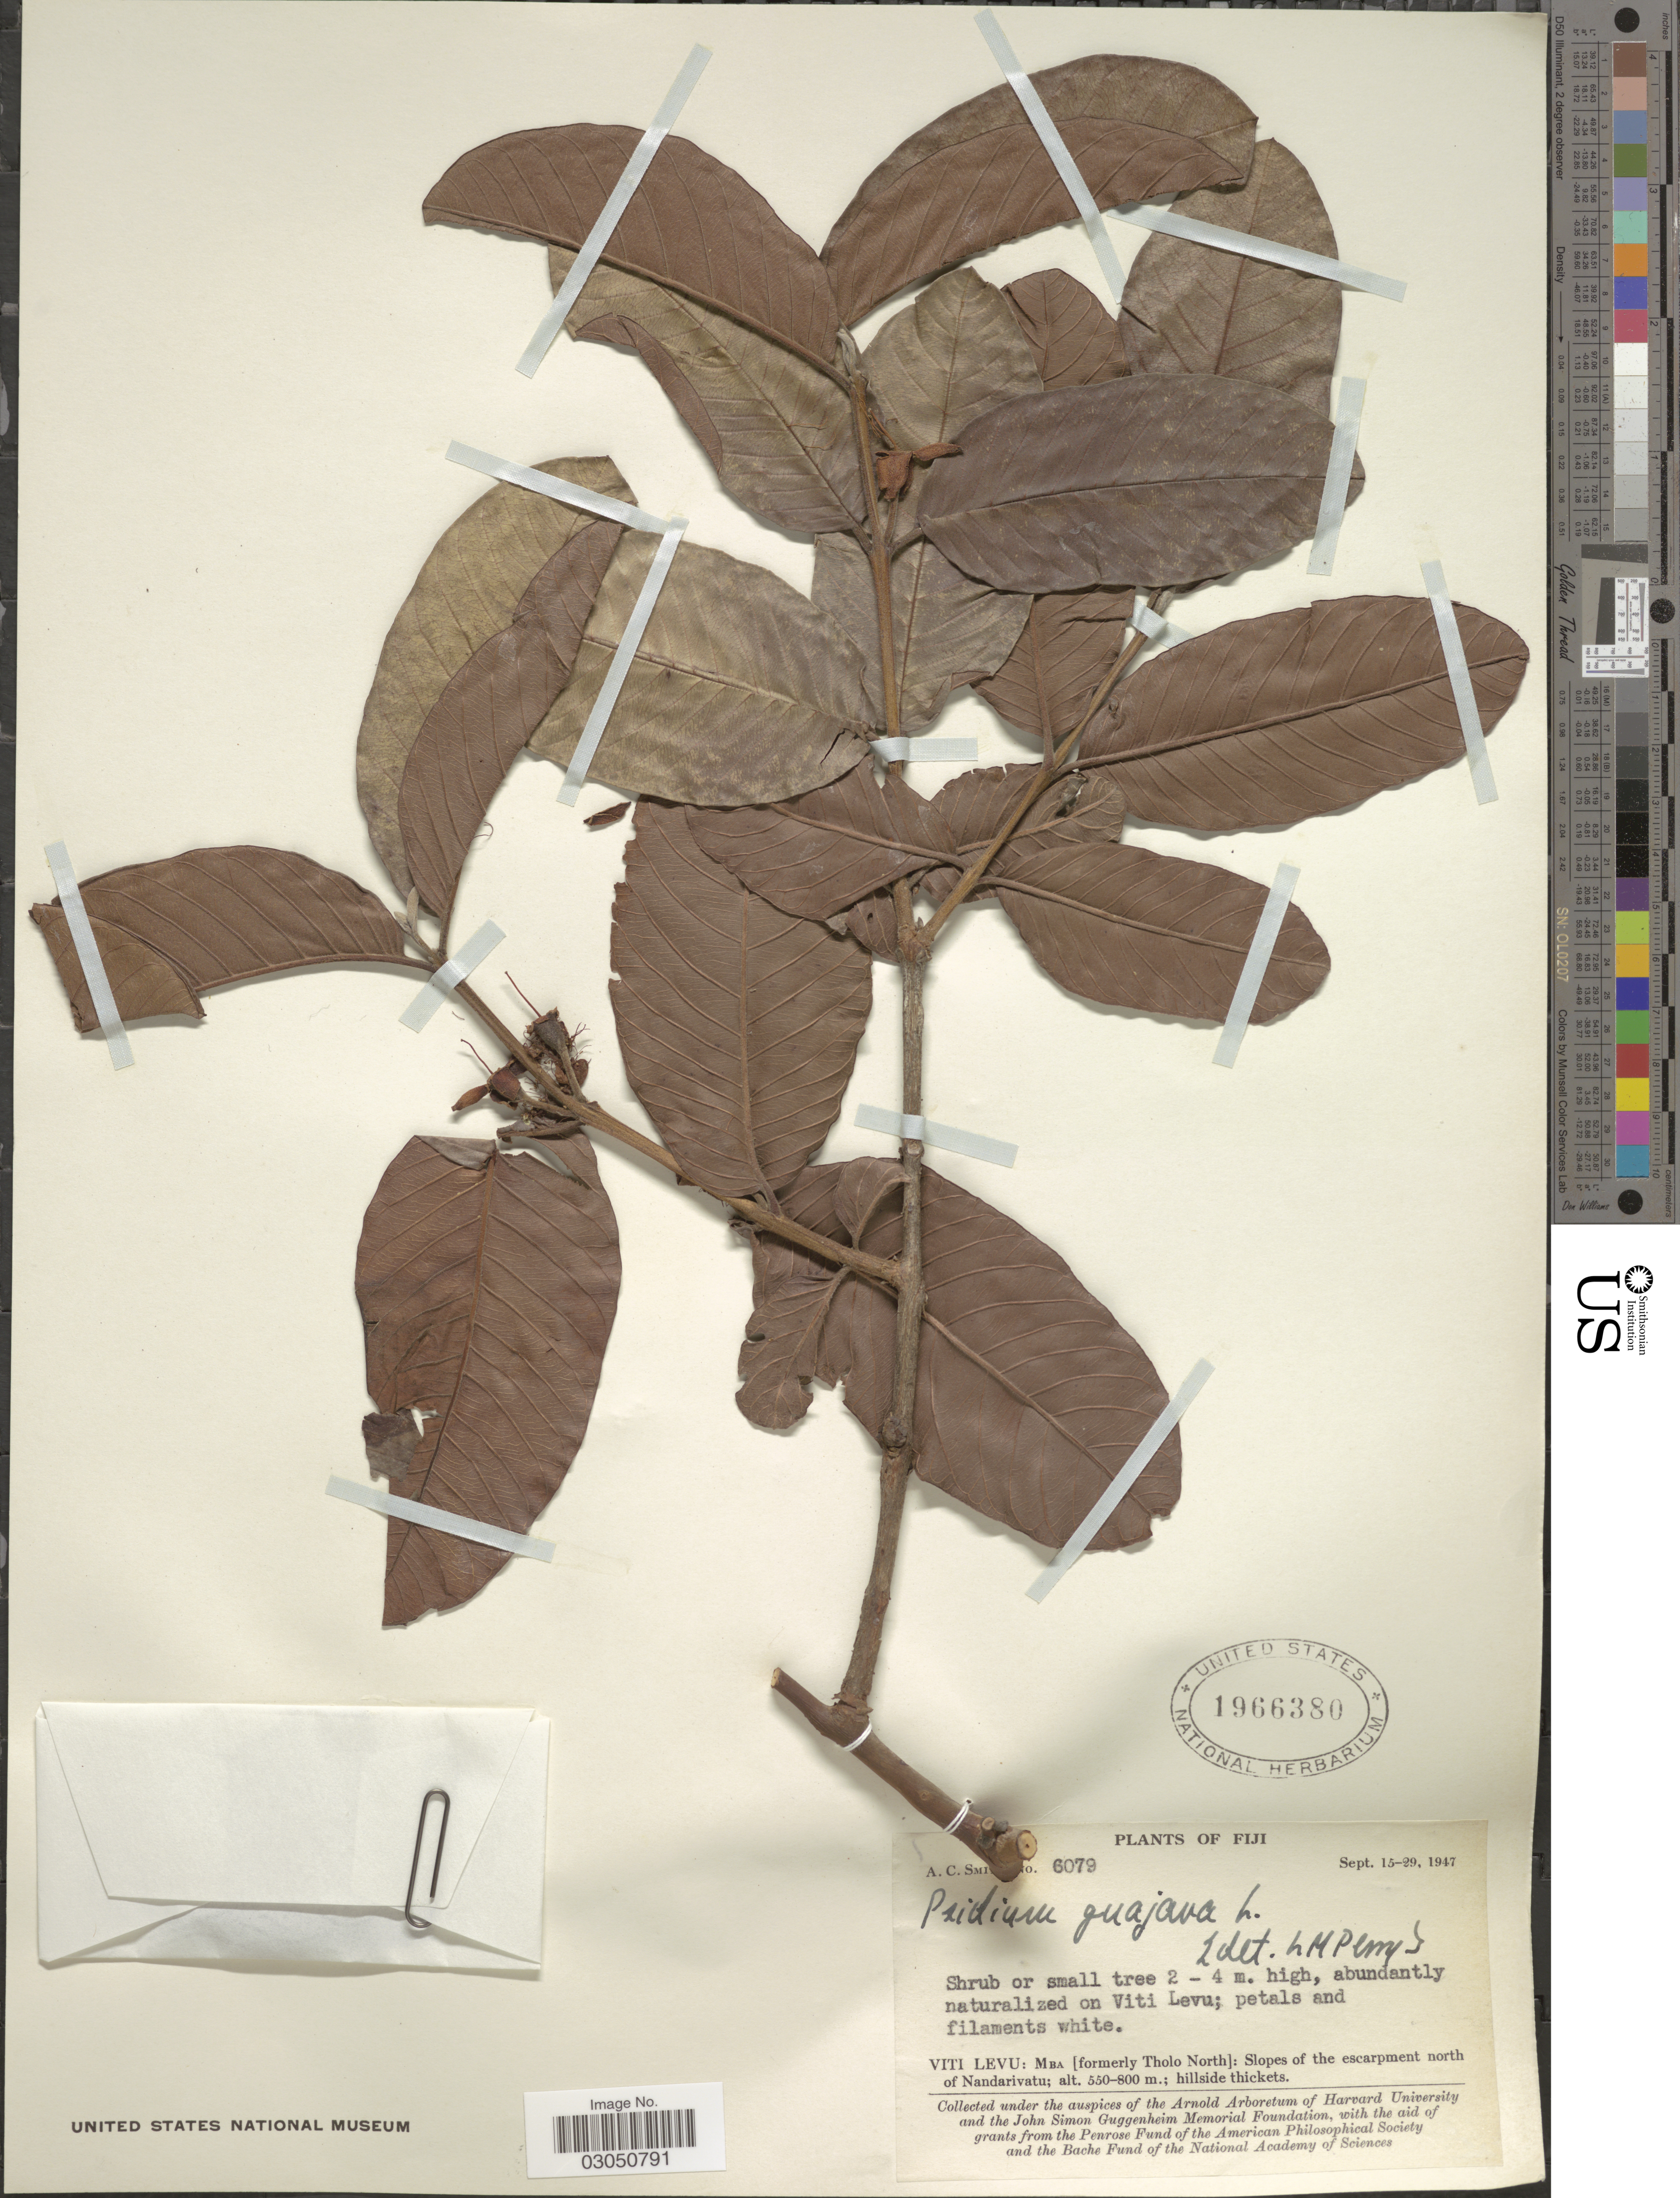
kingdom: Plantae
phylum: Tracheophyta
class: Magnoliopsida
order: Myrtales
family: Myrtaceae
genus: Psidium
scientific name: Psidium guajava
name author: L.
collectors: A. C. Smith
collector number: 6079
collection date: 1947-09-15/1947-09-29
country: Fiji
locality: Mba [formerly Tholo North]: Slopes of the escarpment north of Nandarivatu.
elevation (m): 550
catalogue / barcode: US 1966380